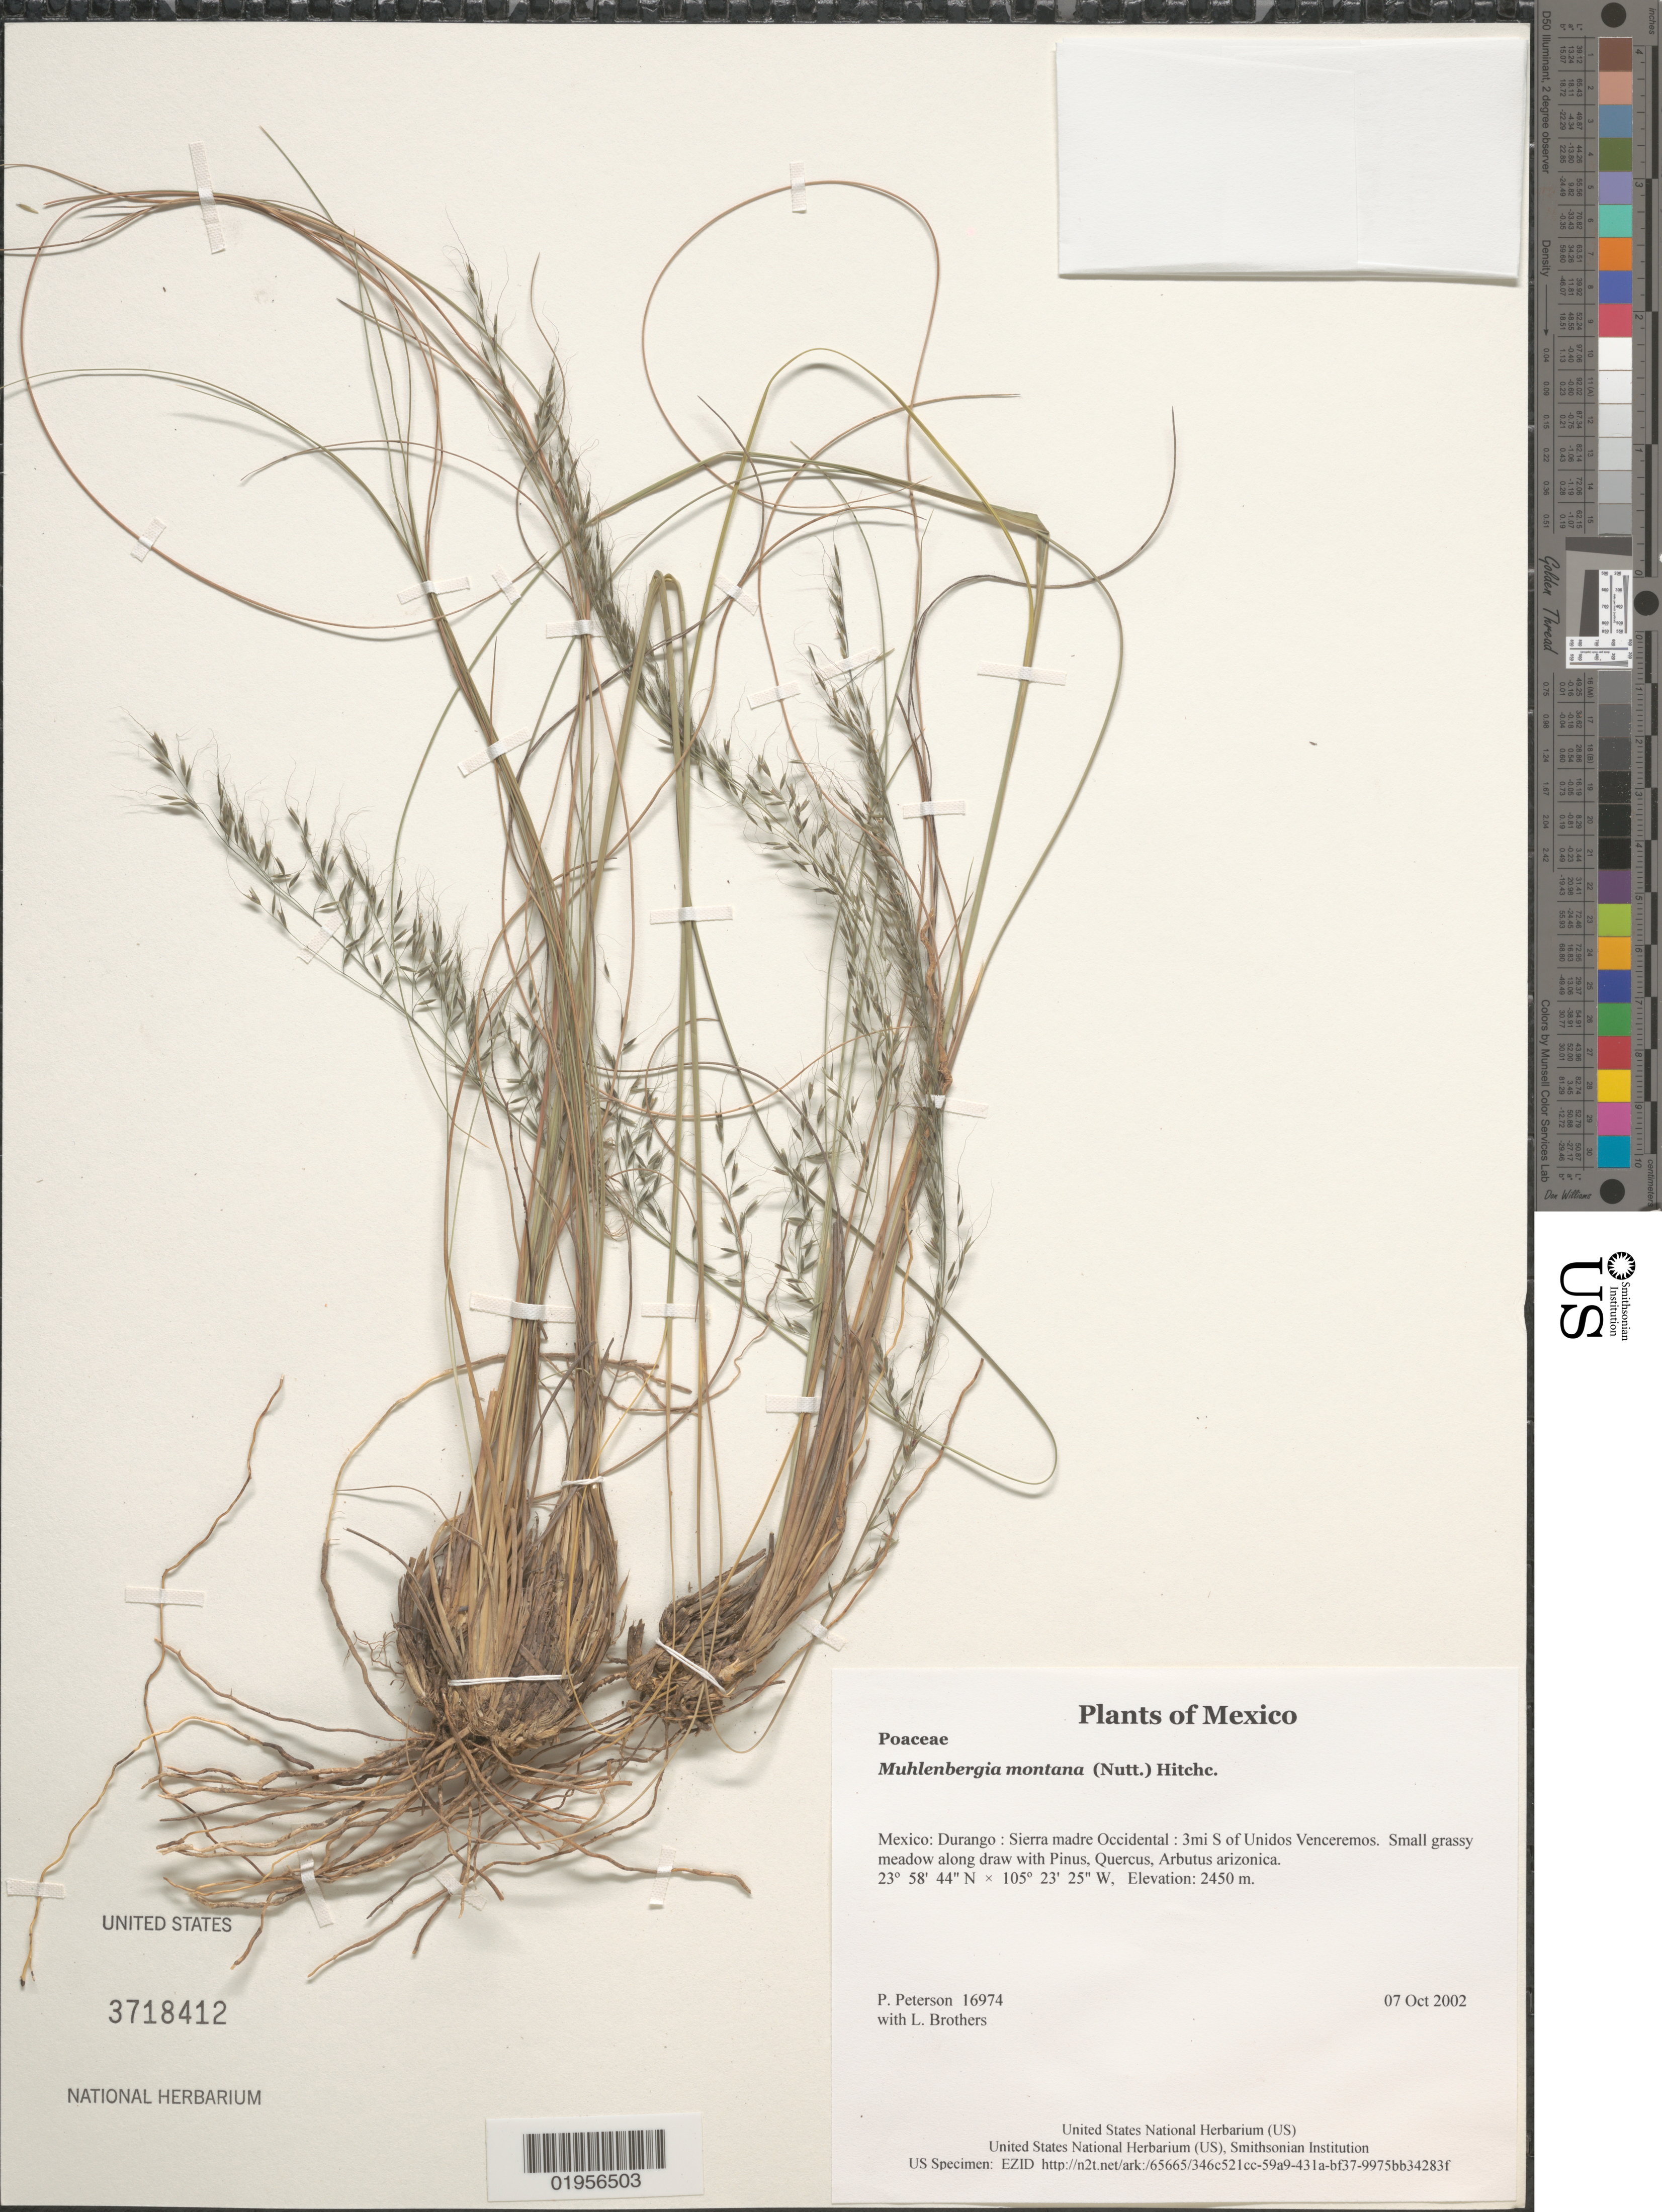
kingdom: Plantae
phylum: Tracheophyta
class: Liliopsida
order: Poales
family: Poaceae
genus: Muhlenbergia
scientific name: Muhlenbergia montana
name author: (Nutt.) Hitchc.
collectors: P. M. Peterson & L. E. Brothers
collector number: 16974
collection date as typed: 07 Oct 2002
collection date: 2002-10-07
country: Mexico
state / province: Durango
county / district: Sierra madre Occidental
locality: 3mi S of Unidos Venceremos. Small grassy meadow along draw with Pinus, Quercus, Arbutus arizonica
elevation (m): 2450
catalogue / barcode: US 3718412